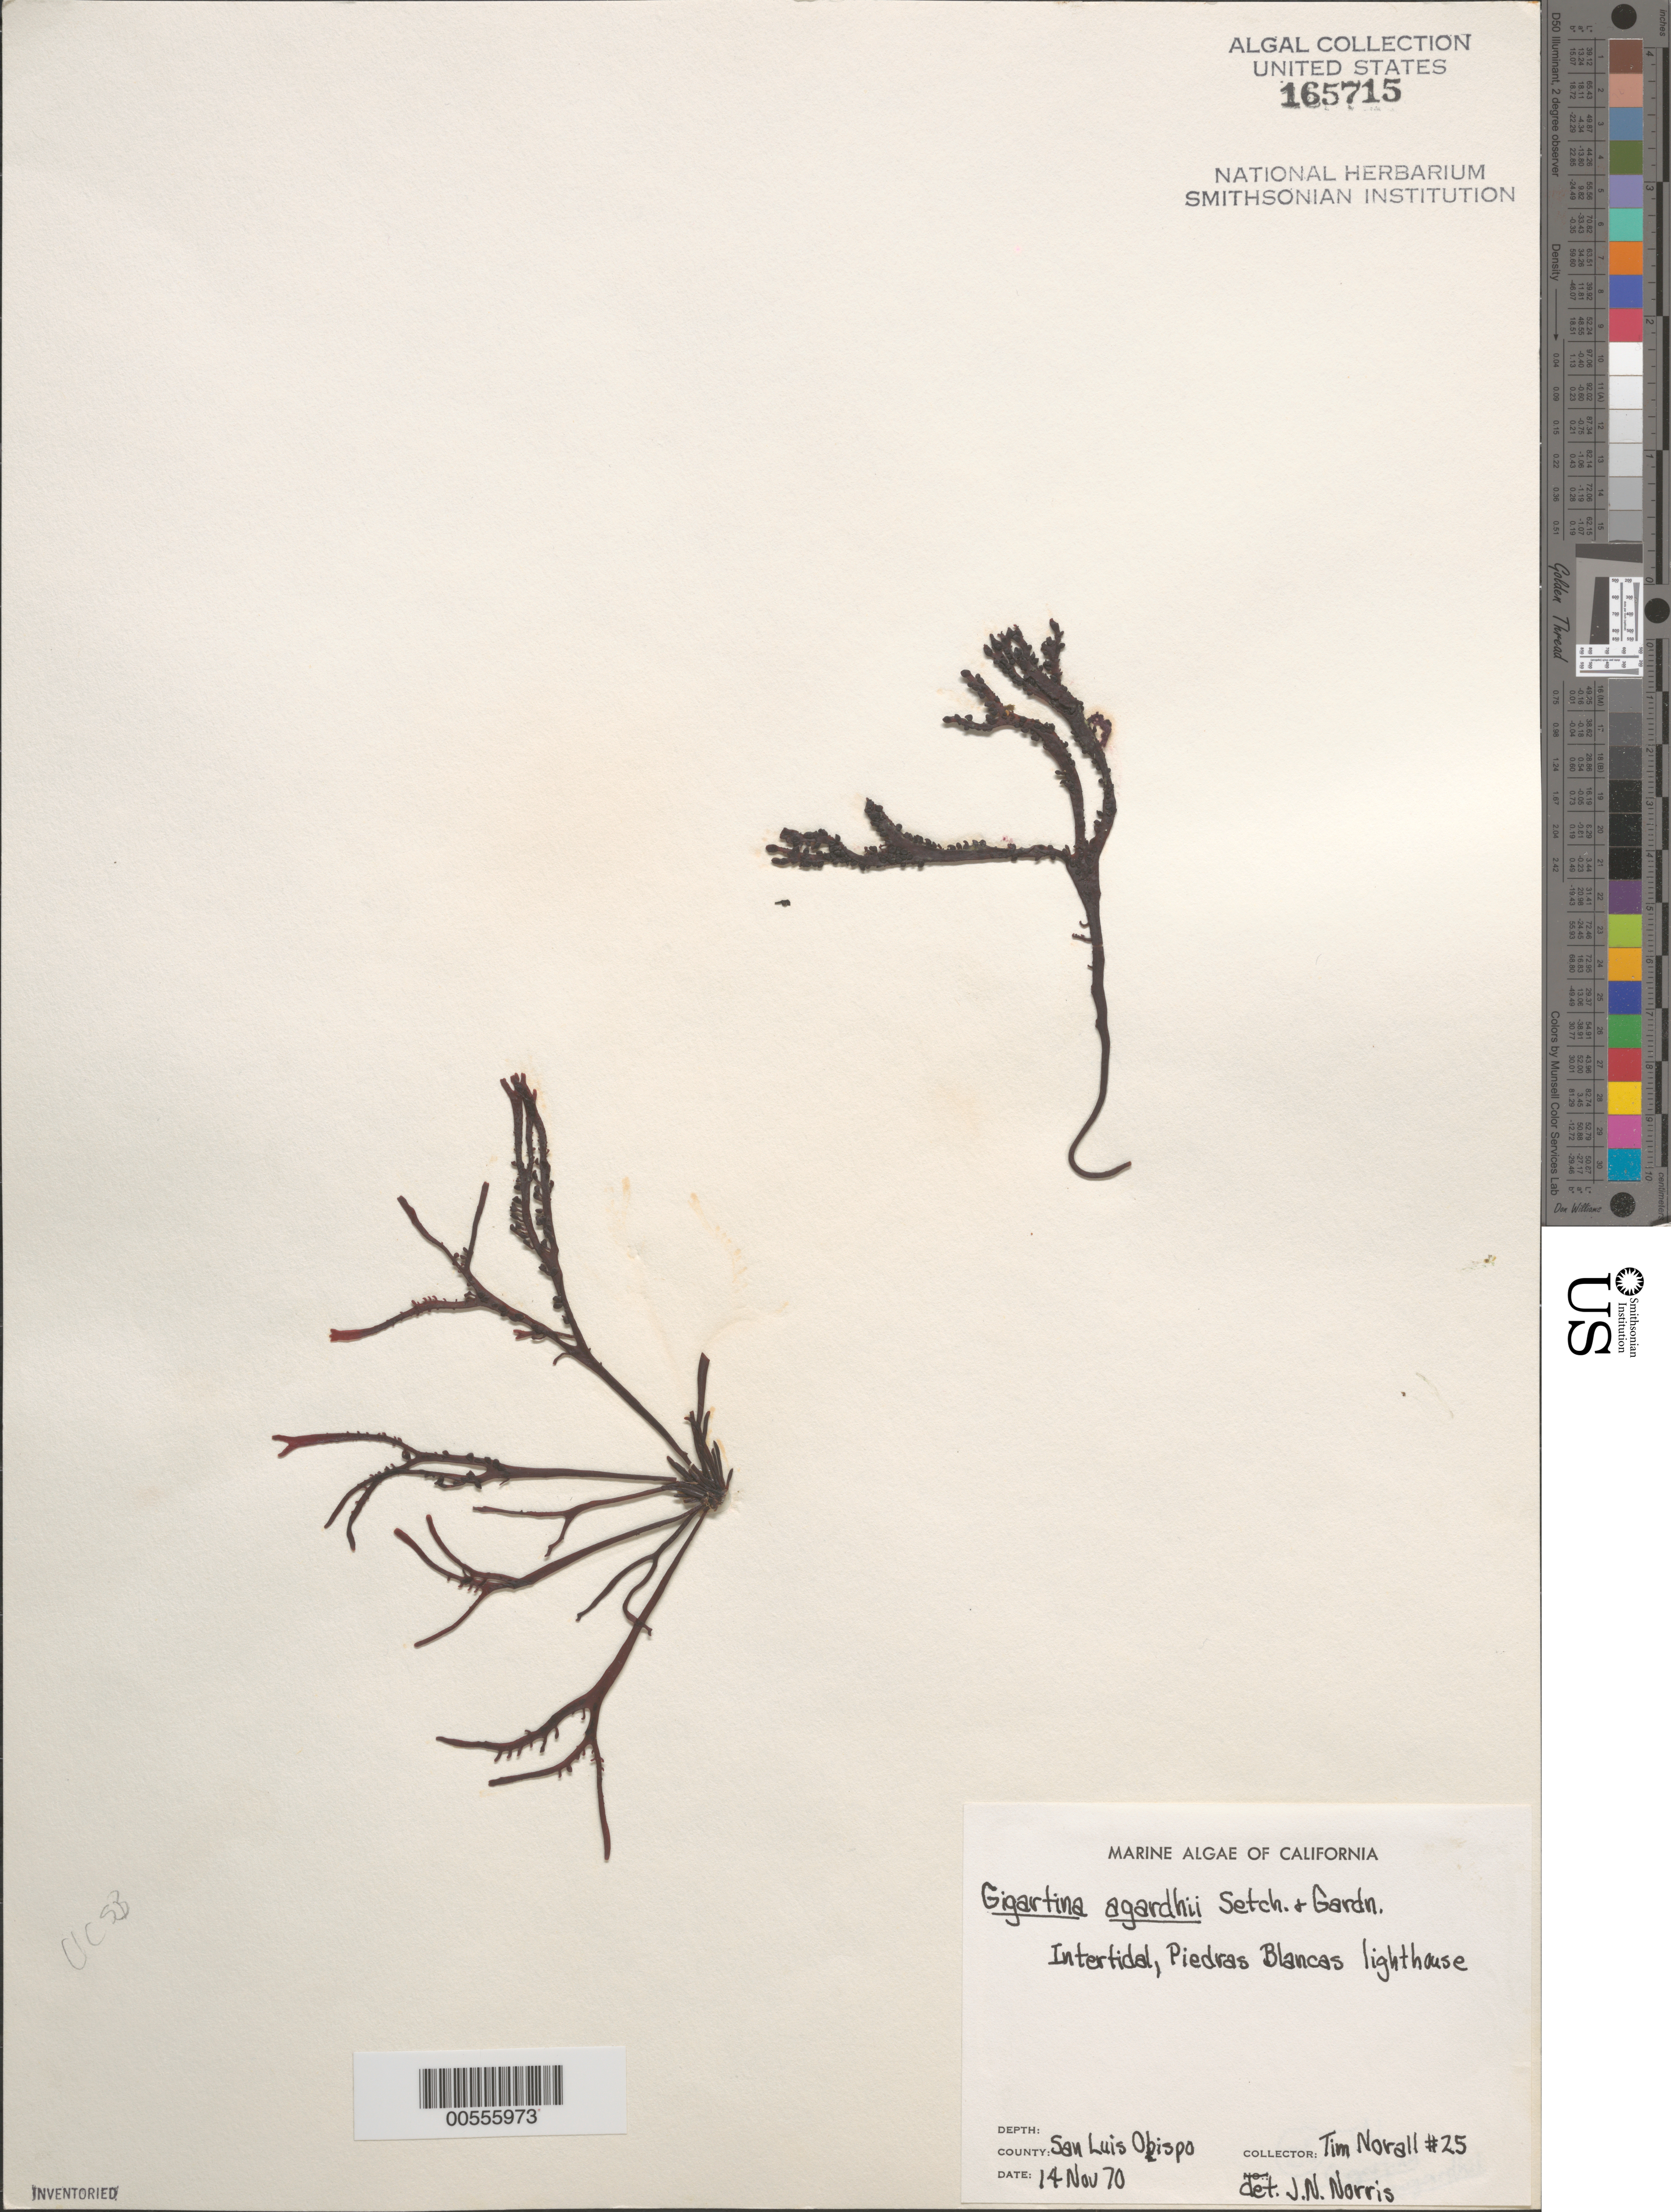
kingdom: Plantae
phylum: Rhodophyta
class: Florideophyceae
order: Gigartinales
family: Phyllophoraceae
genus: Mastocarpus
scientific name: Mastocarpus agardhii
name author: (Setchell & N.L. Gardner) S.C. Lindstrom et al.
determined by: Algae name updating Project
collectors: T. Norall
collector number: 25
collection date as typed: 14 Nov 1970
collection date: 1970-11-14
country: United States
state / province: California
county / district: San Luis Obispo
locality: Piedras Blancas lighthouse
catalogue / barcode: US 165715